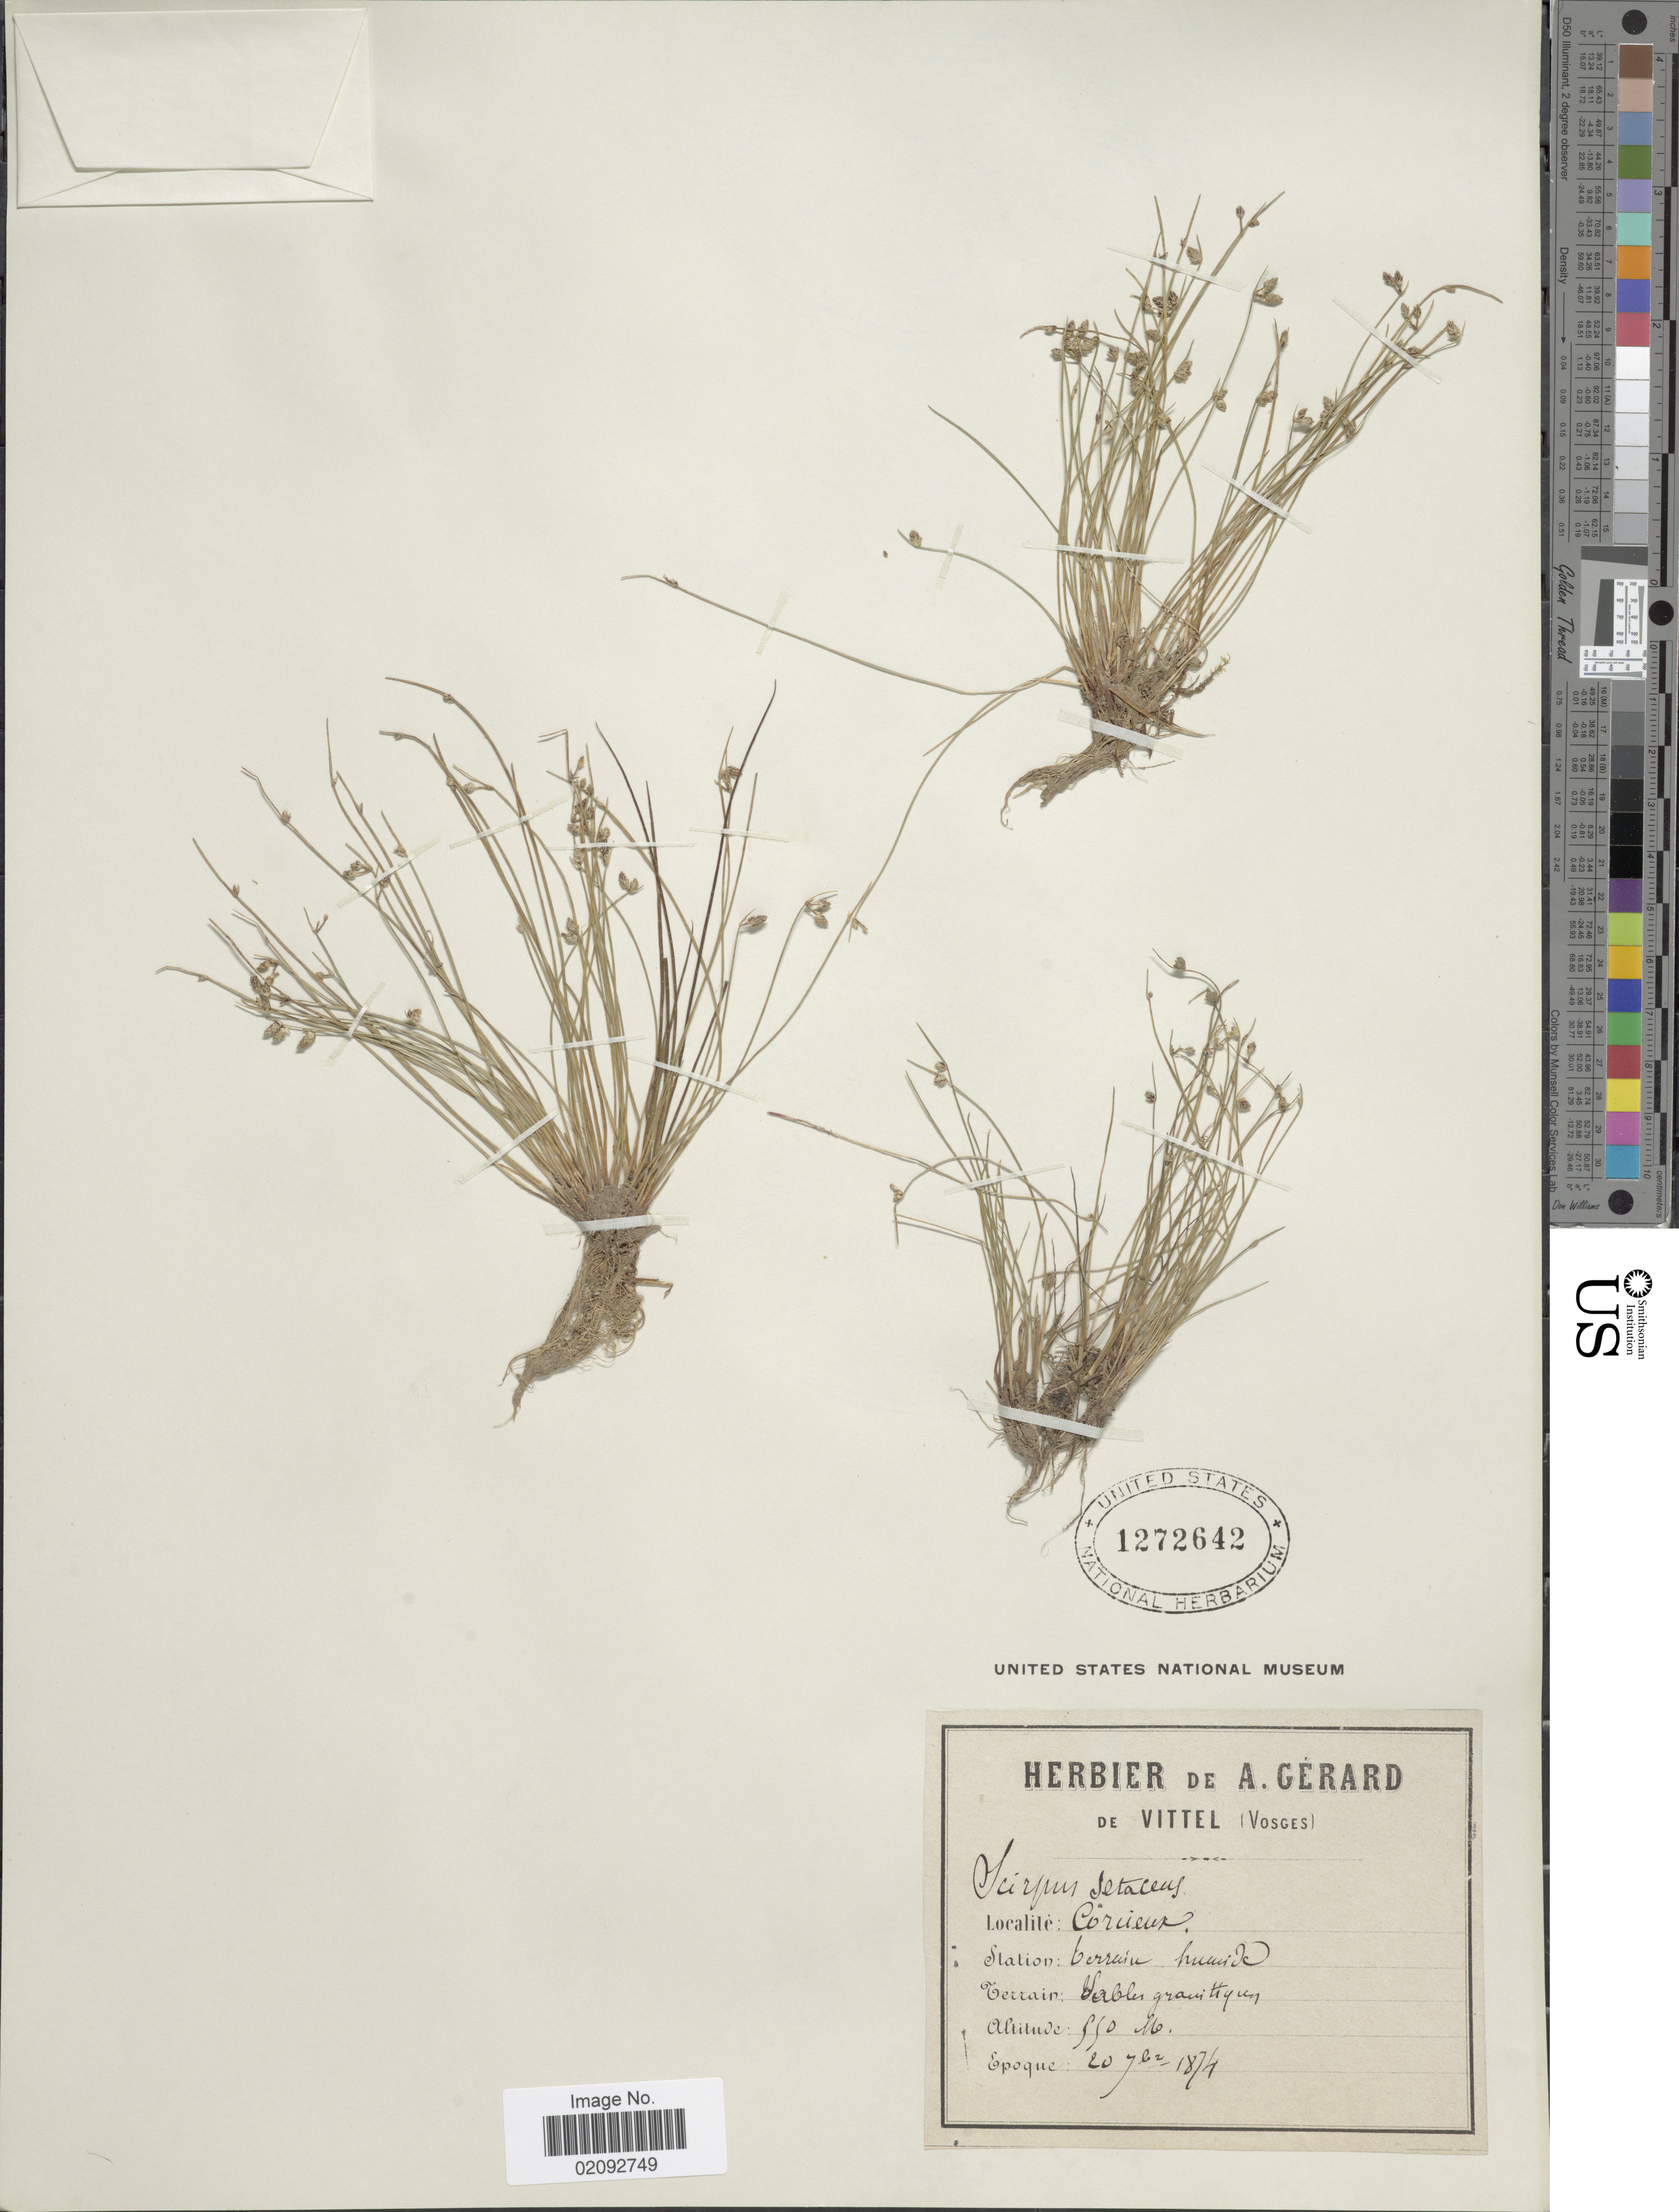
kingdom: Plantae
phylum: Tracheophyta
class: Liliopsida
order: Poales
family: Cyperaceae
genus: Isolepis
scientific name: Isolepis setacea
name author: (L.) R. Br.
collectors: ex herb. de A. Gerard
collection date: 1874-09-20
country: France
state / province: Grand Est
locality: Corcieux, station terrain humide [interpreted]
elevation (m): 990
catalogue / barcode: US 1272642